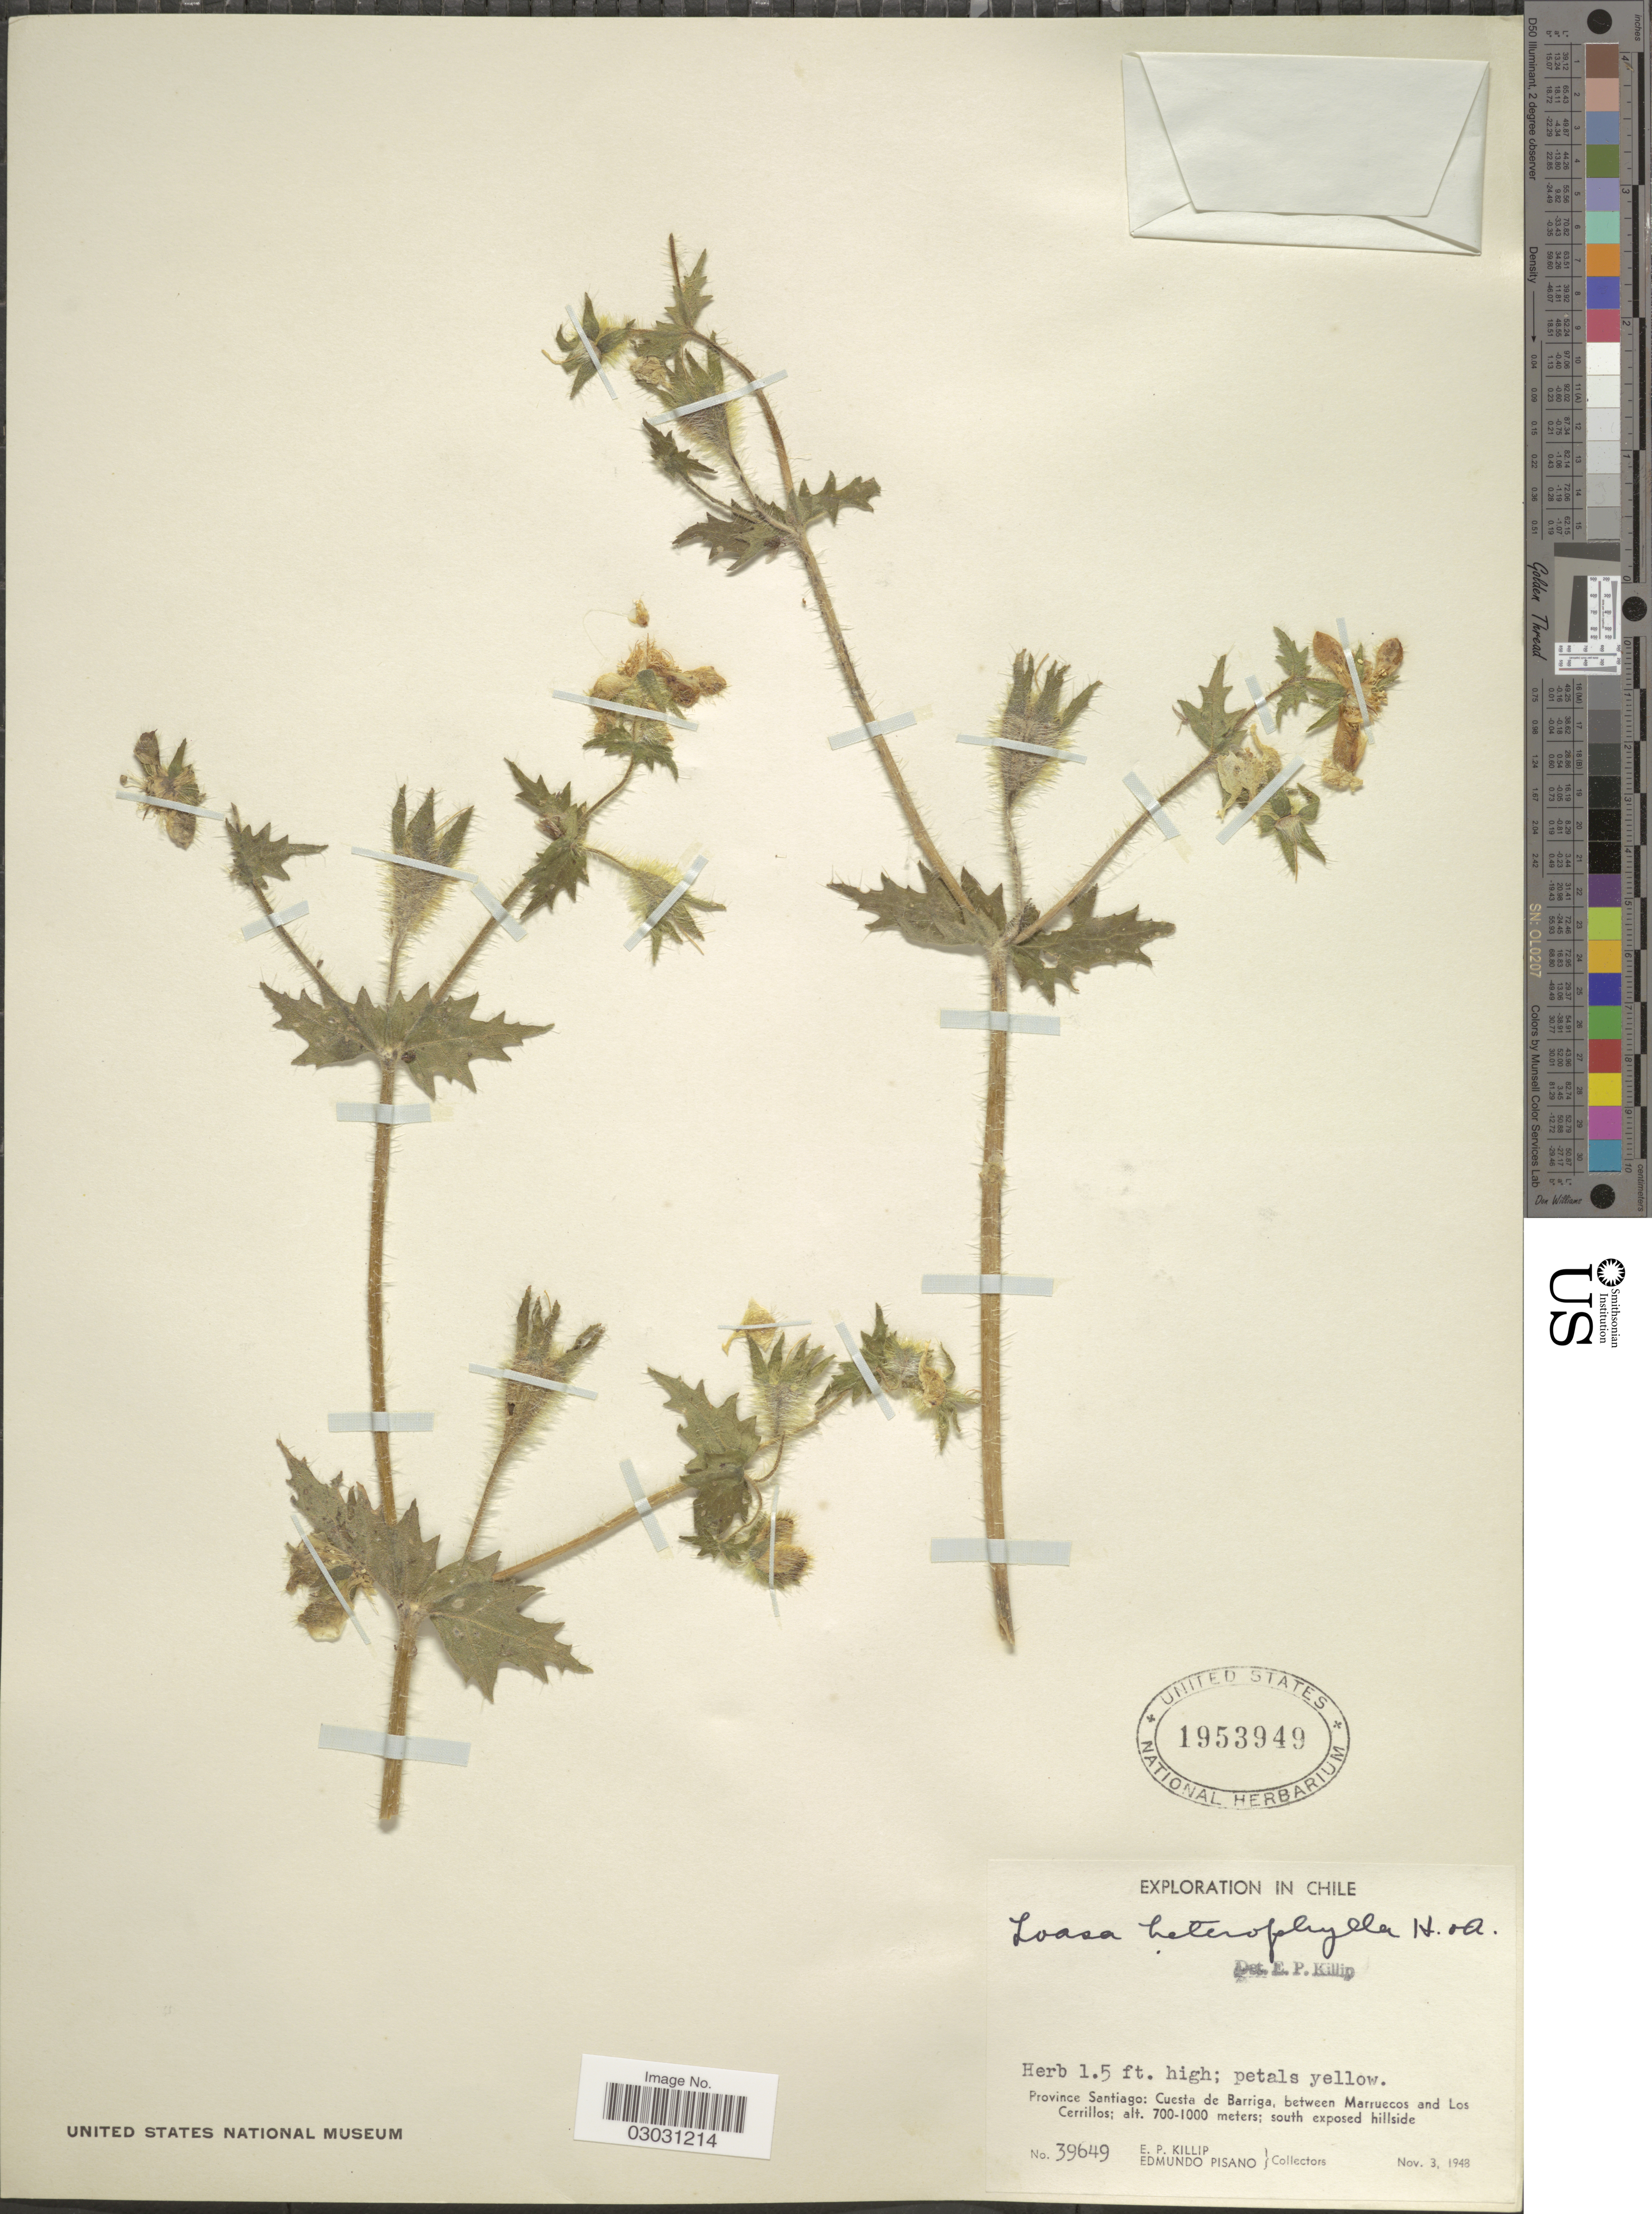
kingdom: Plantae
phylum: Tracheophyta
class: Magnoliopsida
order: Cornales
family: Loasaceae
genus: Loasa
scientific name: Loasa heterophylla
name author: Hook. & Arn.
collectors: E. P. Killip & E. Pisano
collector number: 39649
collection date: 1948-11-03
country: Chile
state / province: Región Metropolitana (RM)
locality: Province Santiago: Cuesta de Barriga, between Marruecos and Los Cerrillos.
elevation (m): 700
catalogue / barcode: US 1953949